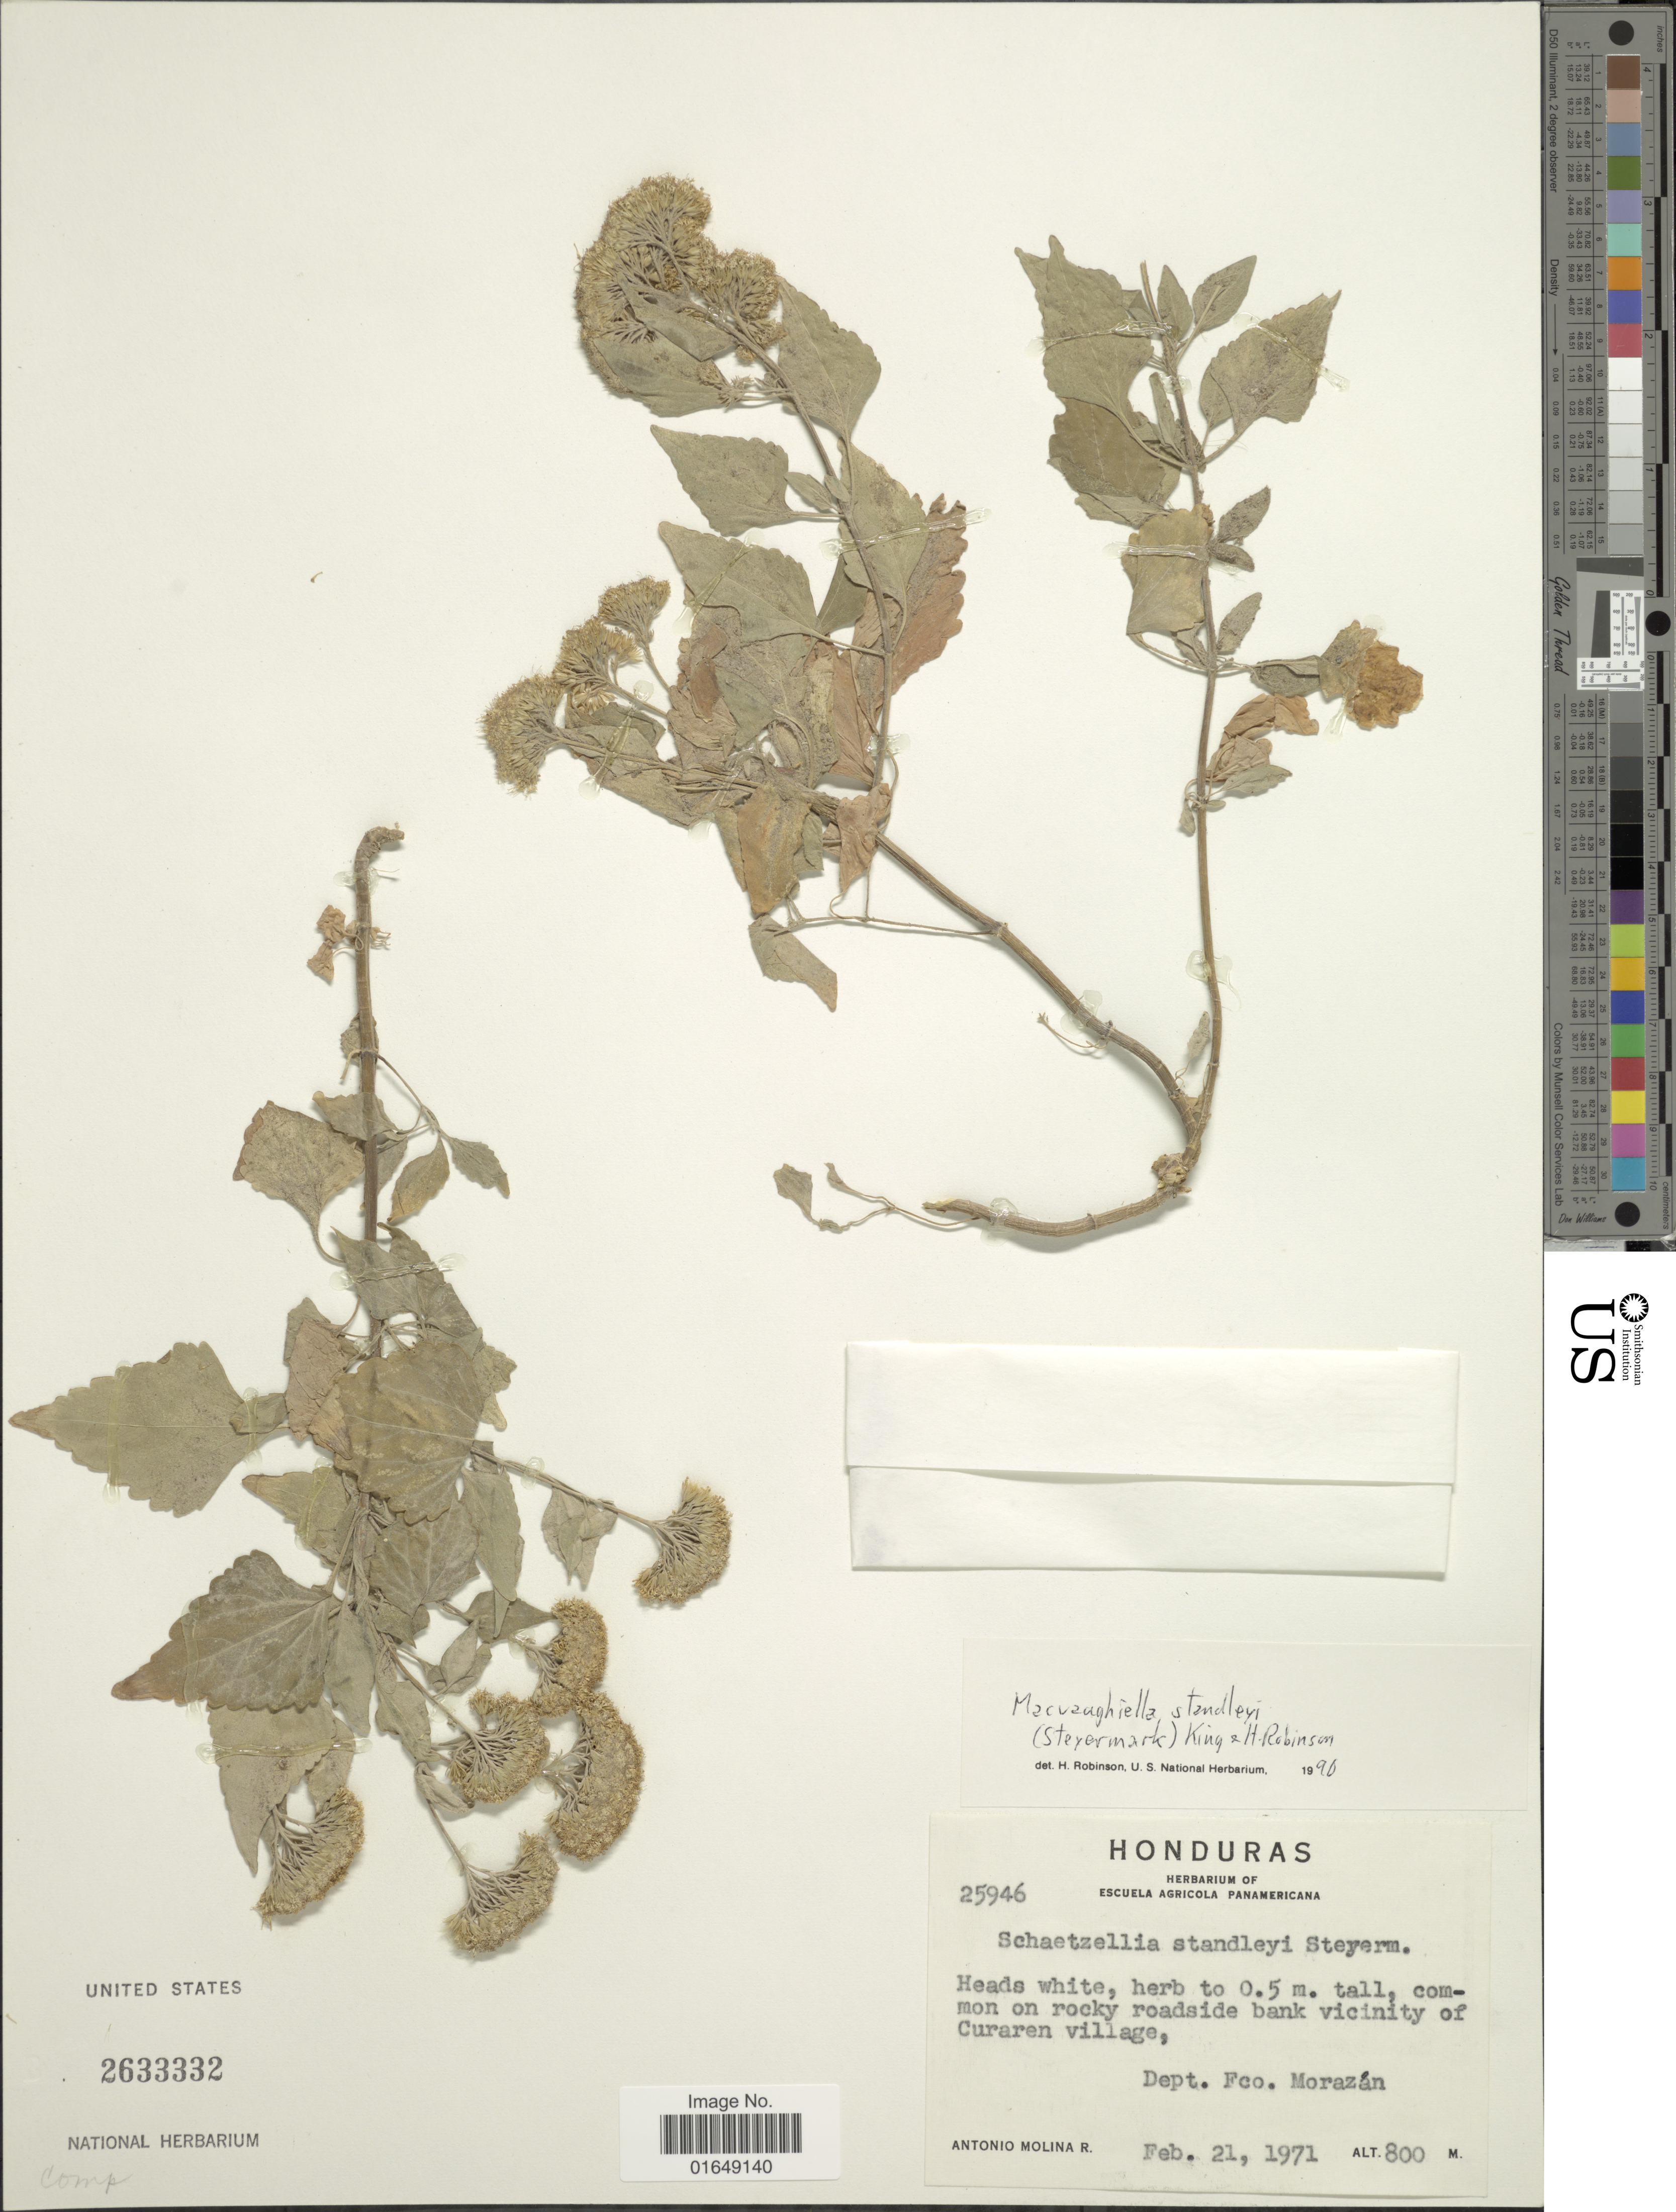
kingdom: Plantae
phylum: Tracheophyta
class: Magnoliopsida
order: Asterales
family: Asteraceae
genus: Macvaughiella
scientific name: Macvaughiella standleyi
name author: (Steyerm.) R.M. King & H. Rob.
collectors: A. Molina R.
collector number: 25946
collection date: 1971-02-21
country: Honduras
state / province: Fco. Morazán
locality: On rocky roadside bank vicinity of Curaren village.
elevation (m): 800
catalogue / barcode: US 2633332